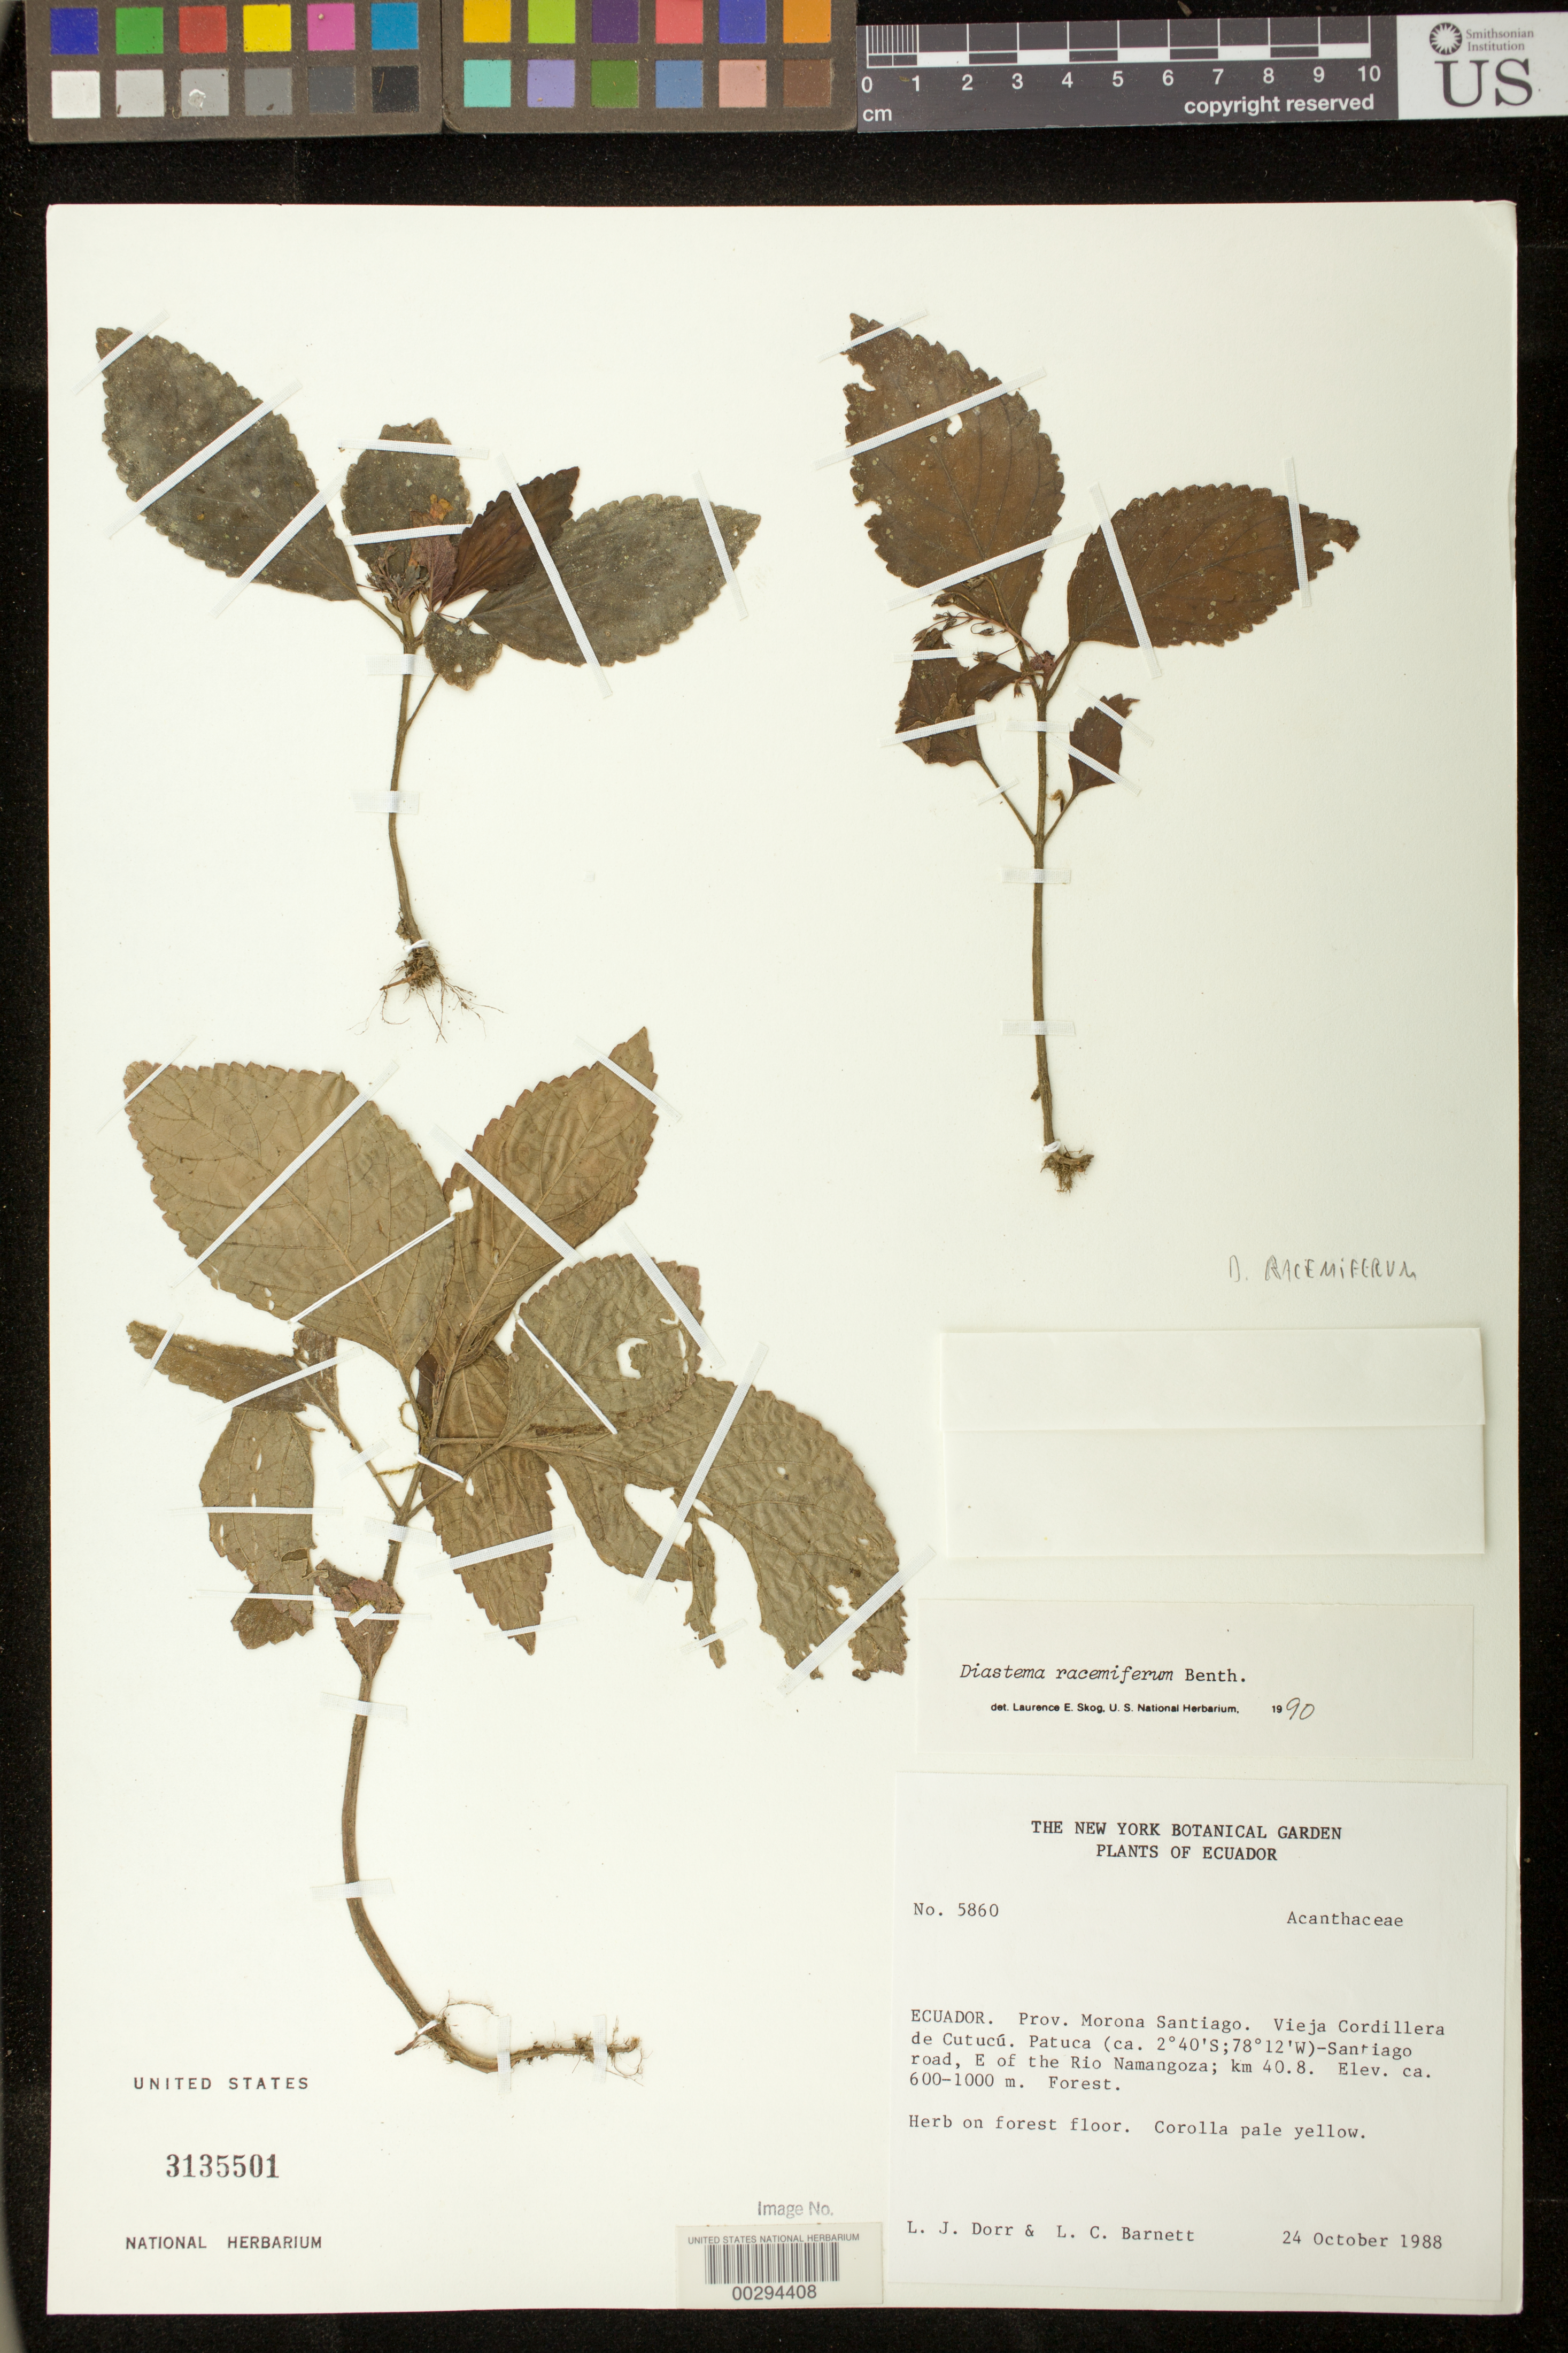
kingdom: Plantae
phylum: Tracheophyta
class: Magnoliopsida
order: Lamiales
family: Gesneriaceae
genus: Diastema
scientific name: Diastema racemiferum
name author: Benth.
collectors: L. J. Dorr & L. C. Barnett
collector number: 5860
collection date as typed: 24 Oct 1988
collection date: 1988-10-24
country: Ecuador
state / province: Morona-Santiago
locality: Vieja Cordillera de Cutucu, Patuca-Santiago road, E of the Rio Namangoza, km 40.8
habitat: Forest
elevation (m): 600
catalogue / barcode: US 3135501